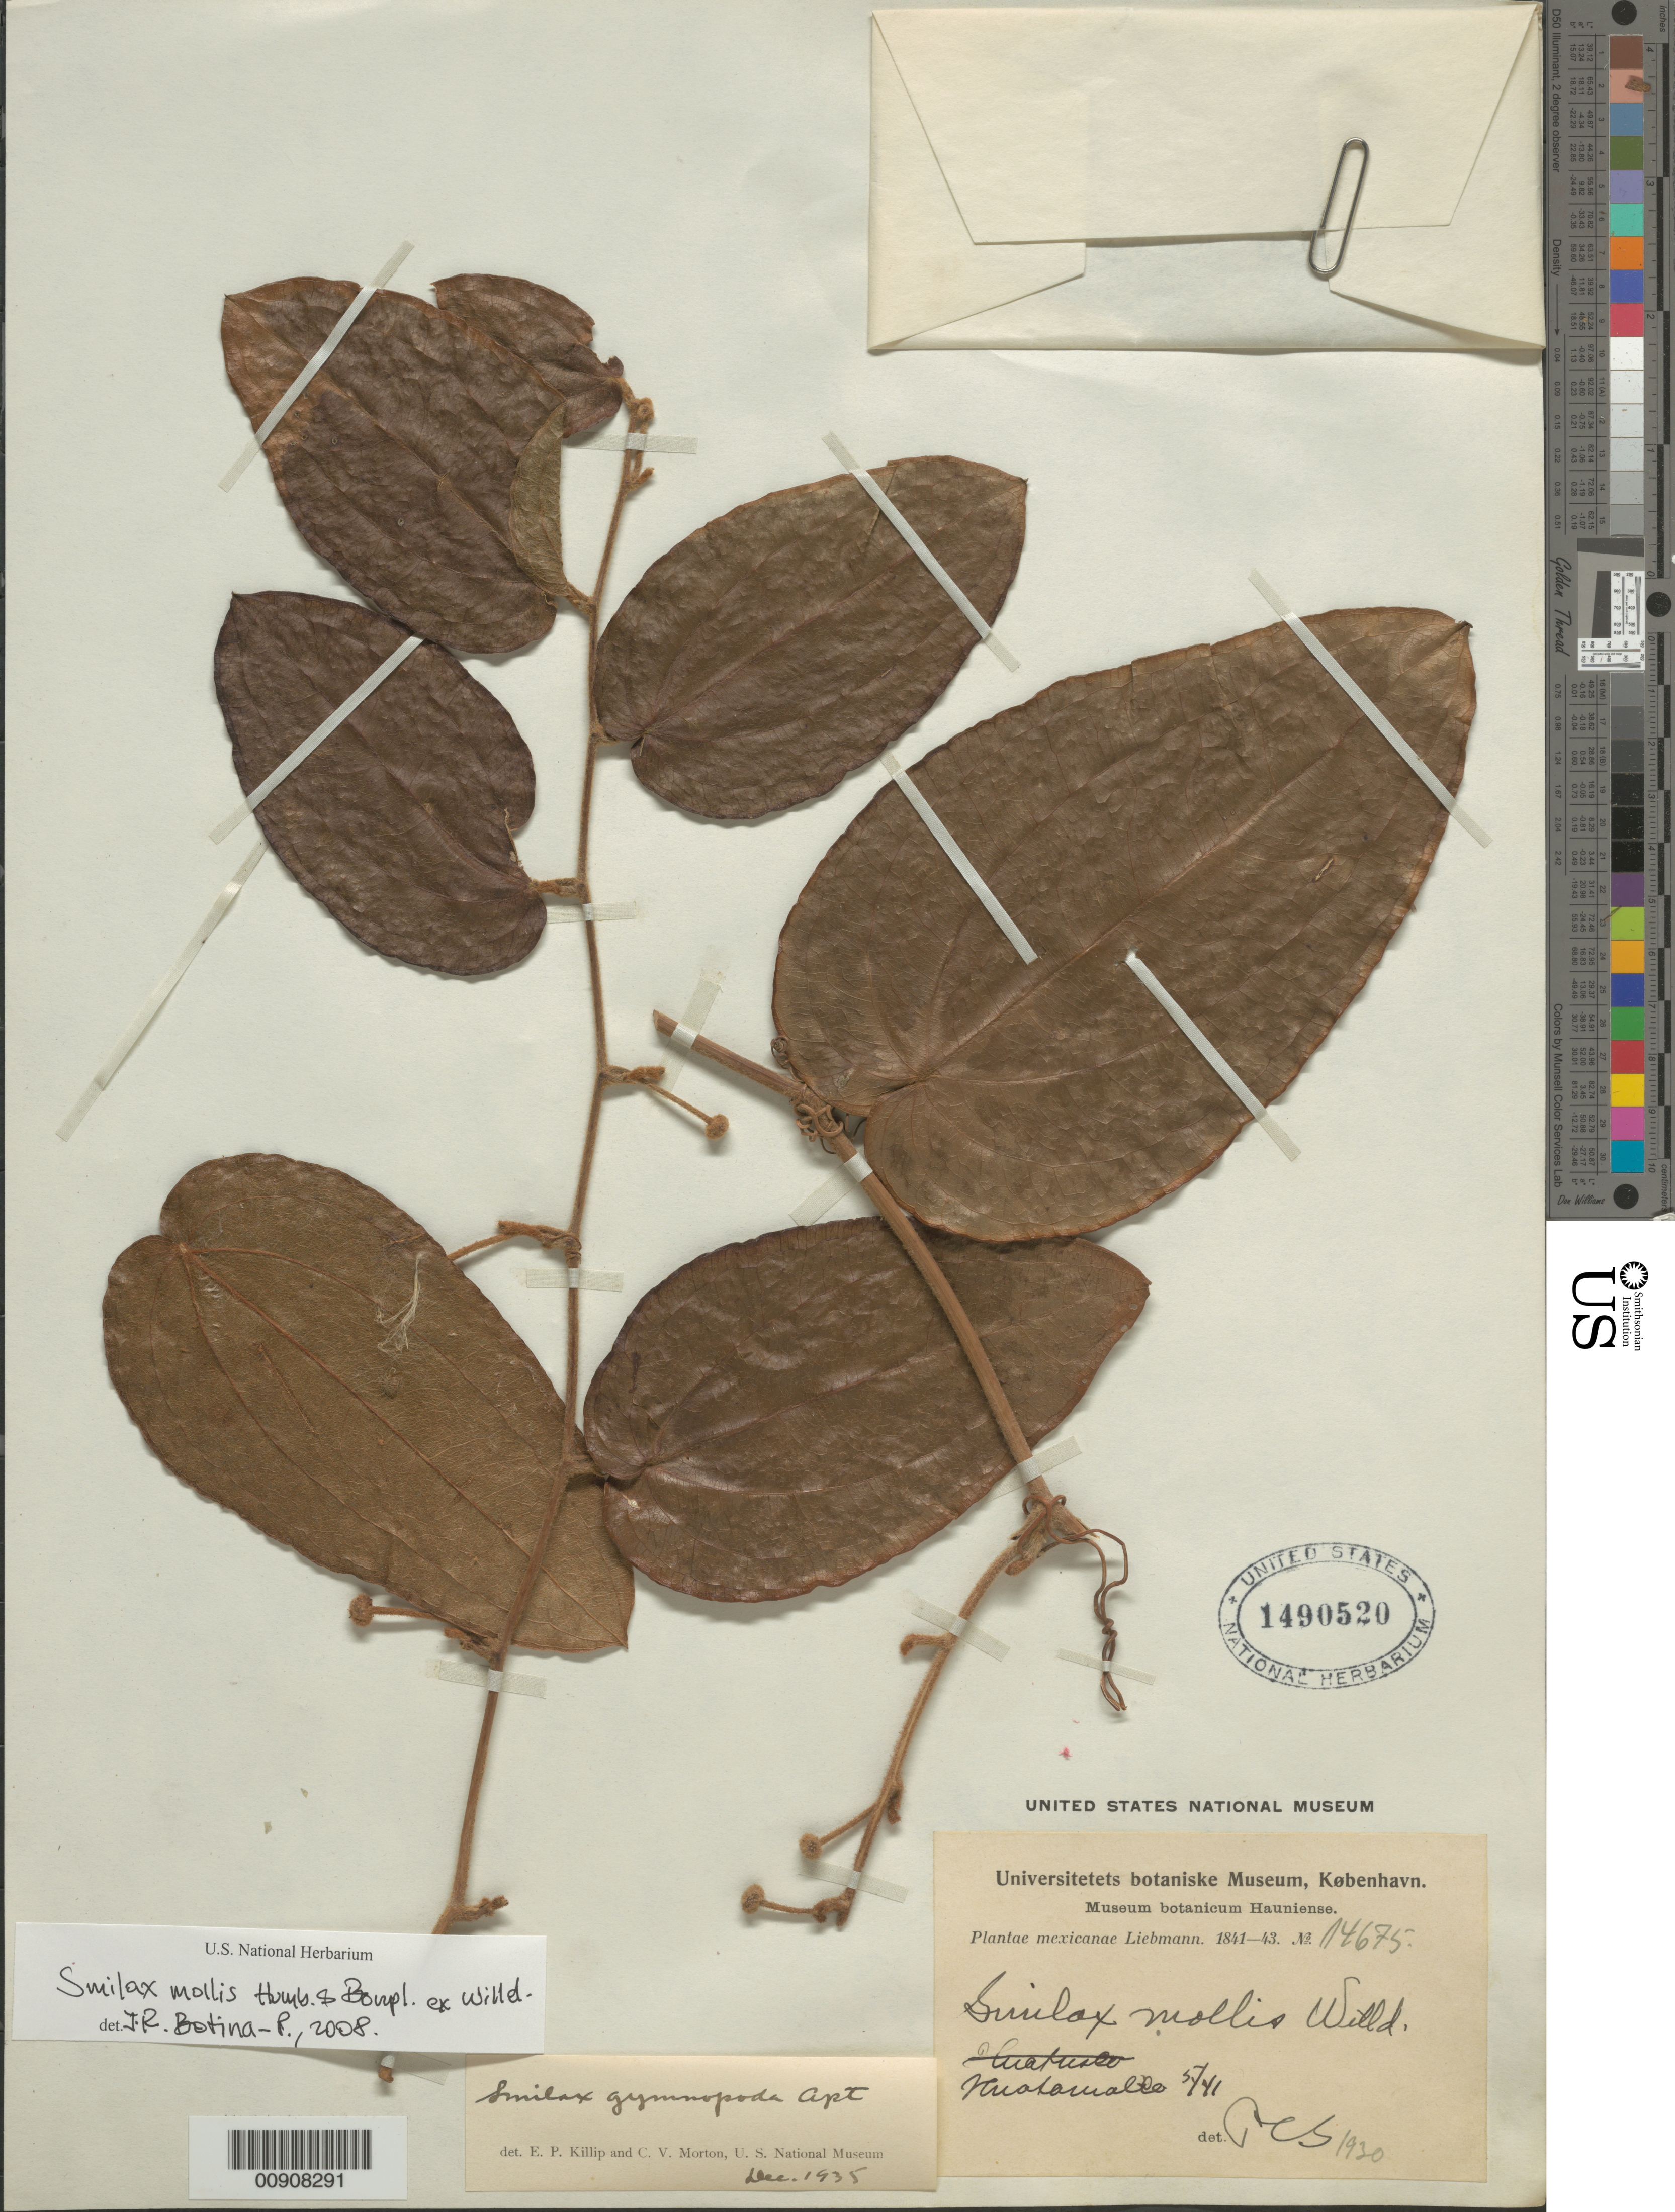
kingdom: Plantae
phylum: Tracheophyta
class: Liliopsida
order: Liliales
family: Smilacaceae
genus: Smilax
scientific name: Smilax gymnopoda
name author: F.W. Apt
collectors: F. M. Liebmann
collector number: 14675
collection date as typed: May 1841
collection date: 1841-05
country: Mexico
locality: Huatamalco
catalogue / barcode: US 1490520